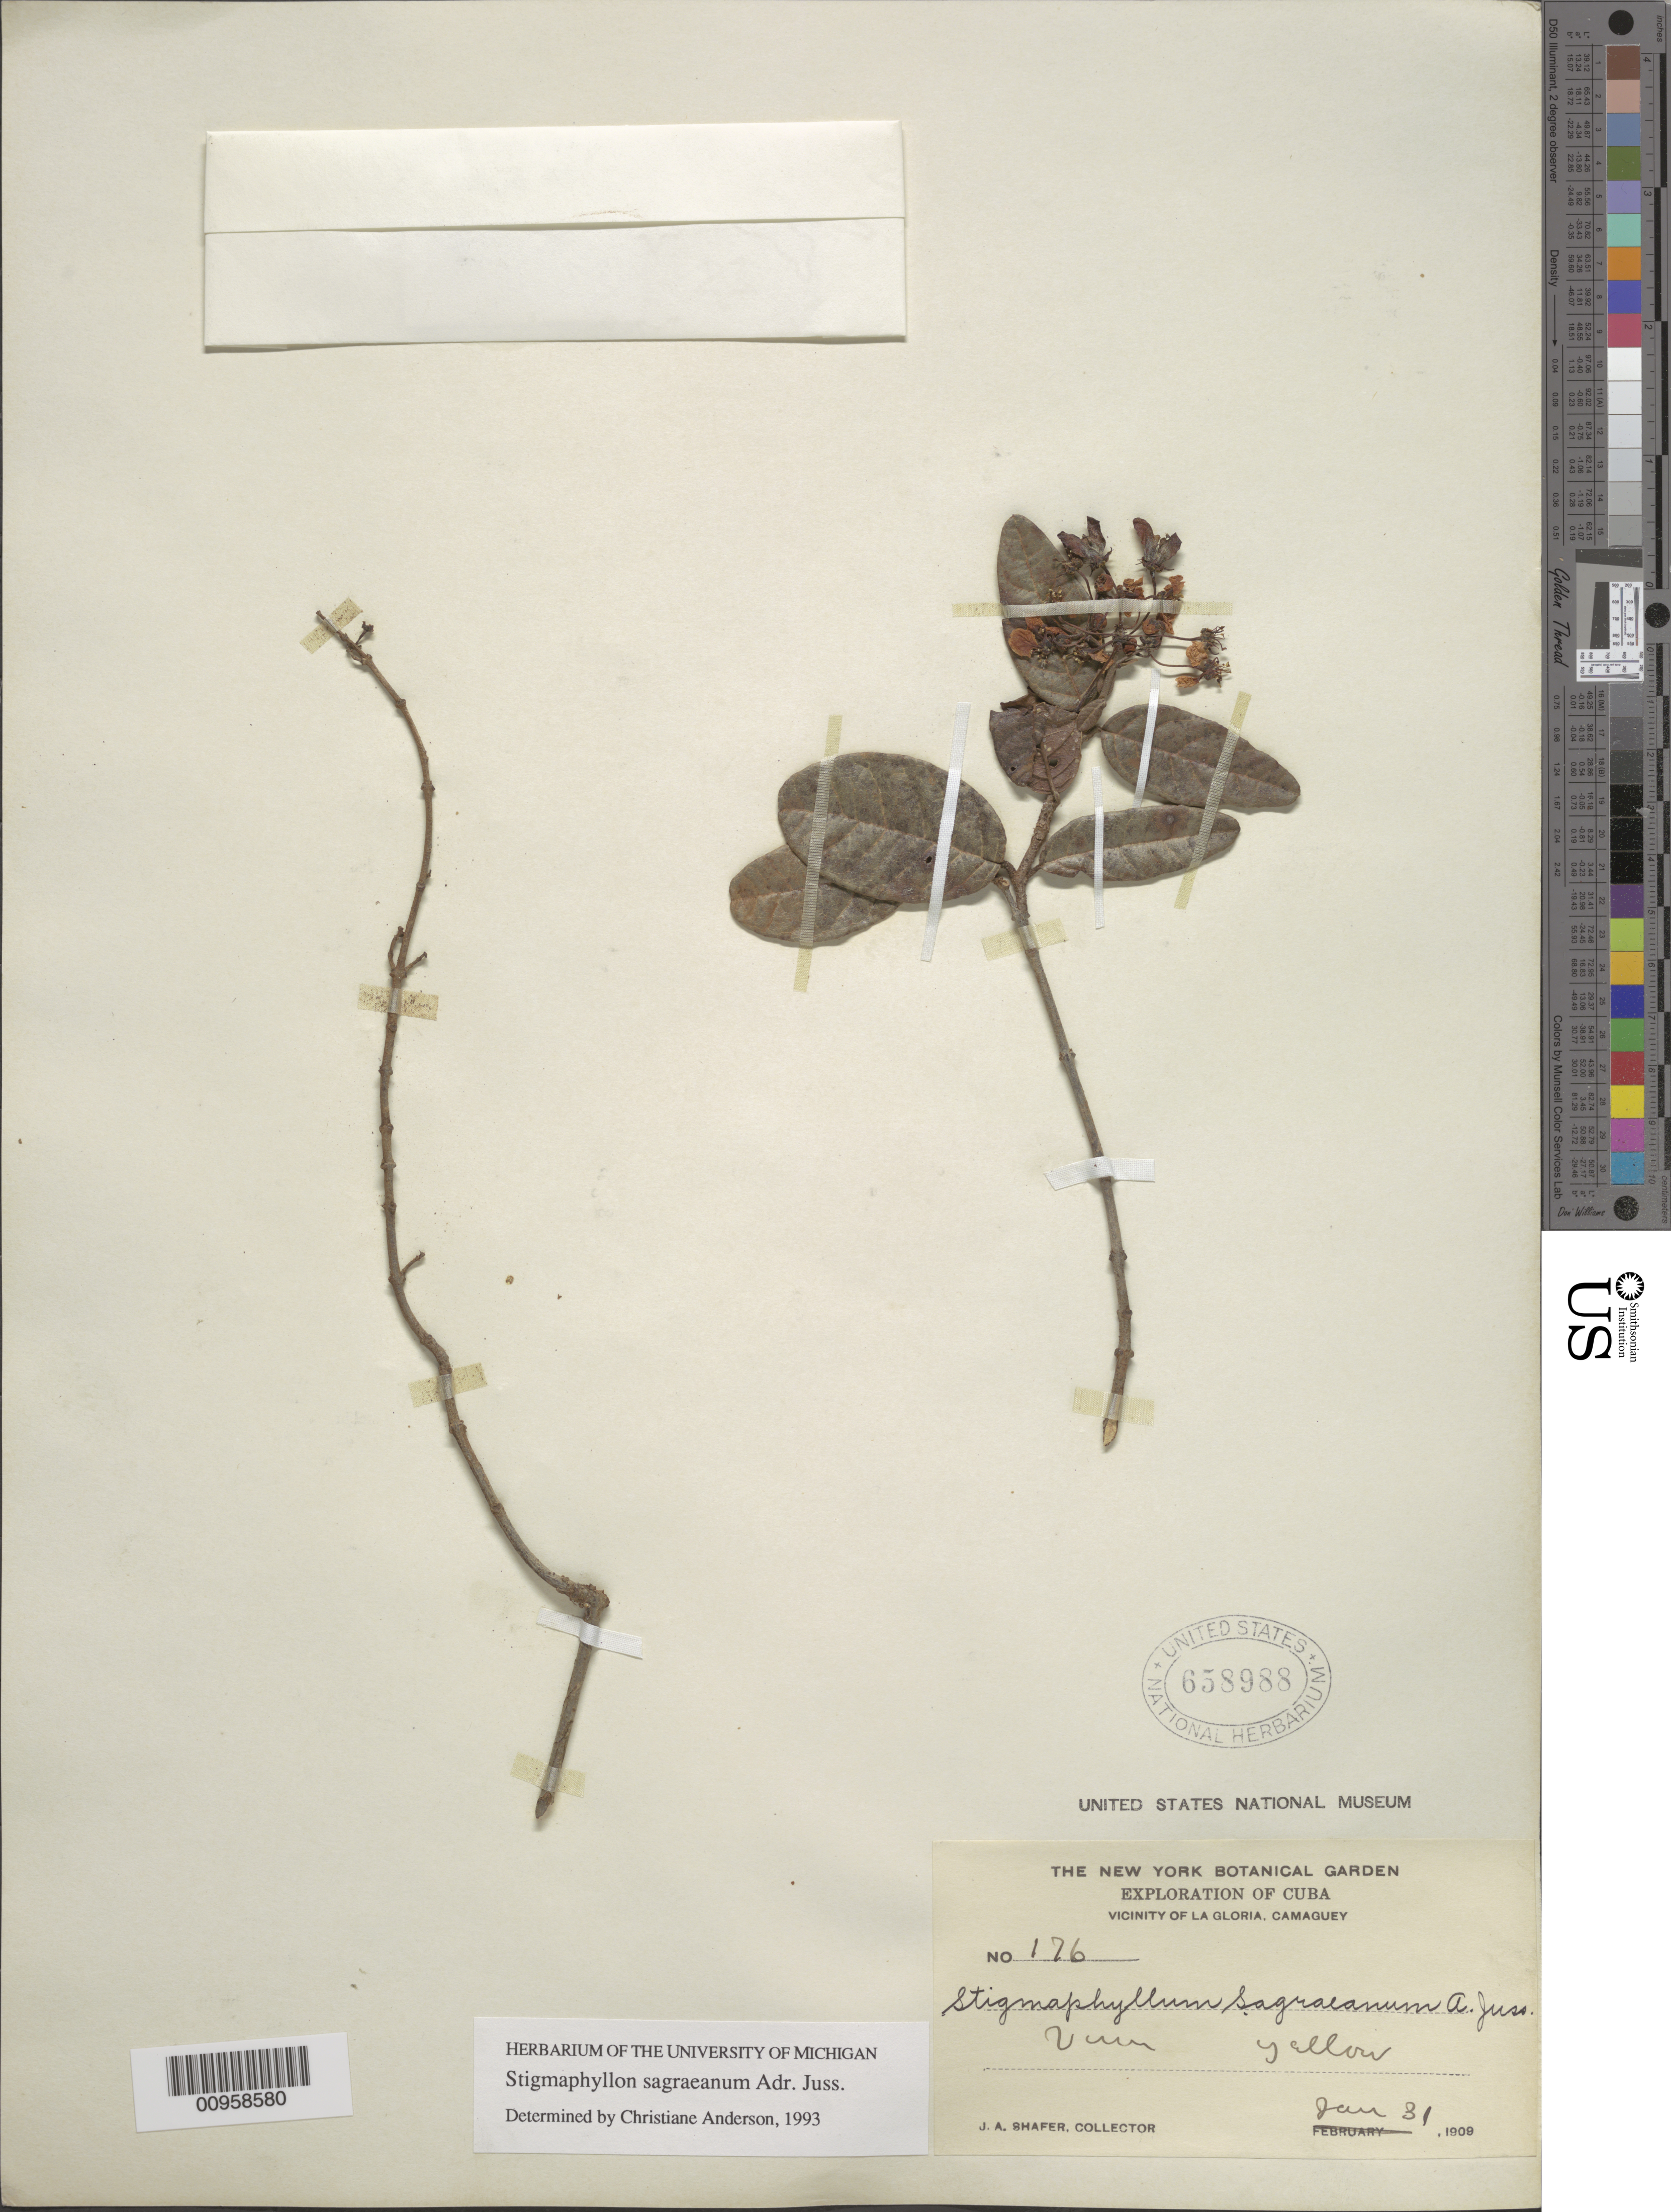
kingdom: Plantae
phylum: Tracheophyta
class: Magnoliopsida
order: Malpighiales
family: Malpighiaceae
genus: Stigmaphyllon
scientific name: Stigmaphyllon sagraeanum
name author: Juss.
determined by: Anderson, C.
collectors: J. A. Shafer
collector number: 176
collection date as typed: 31 Jan 1909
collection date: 1909-01-31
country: Cuba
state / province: Camagüey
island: Cuba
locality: Vicinity of La Gloria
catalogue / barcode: US 658988